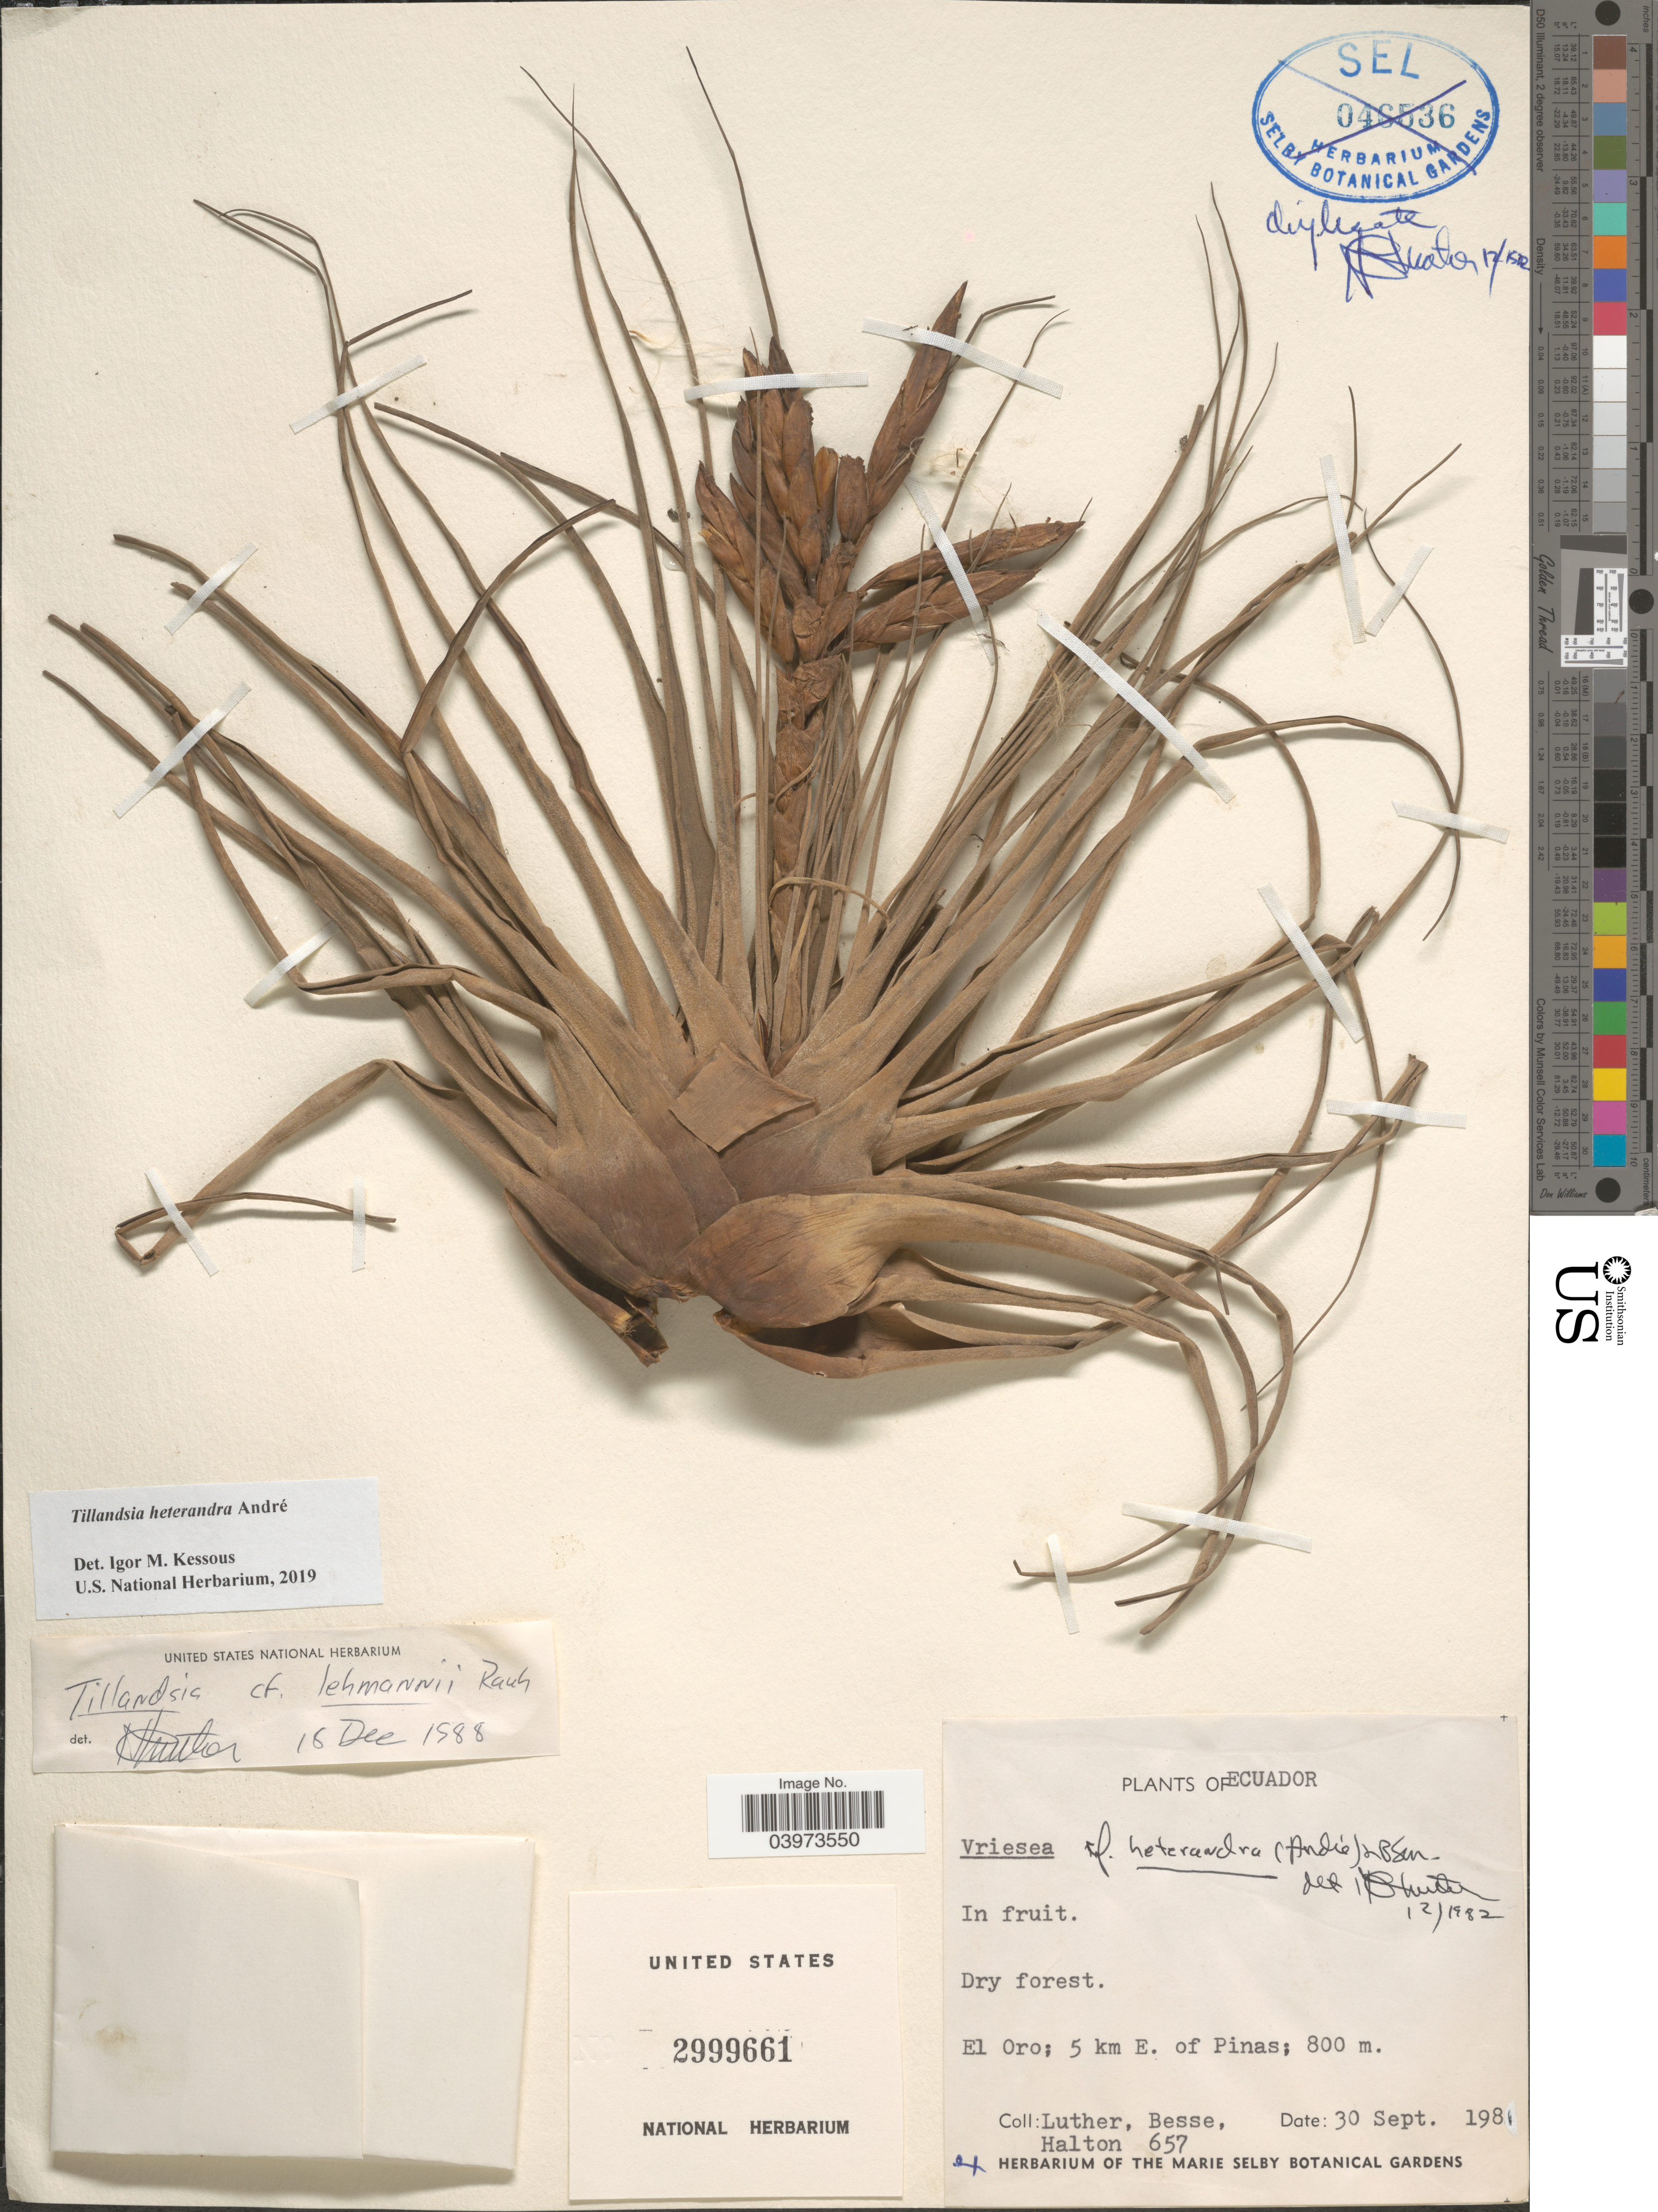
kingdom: Plantae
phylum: Tracheophyta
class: Liliopsida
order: Poales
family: Bromeliaceae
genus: Tillandsia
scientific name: Tillandsia heterandra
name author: André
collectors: -- Luther, -. Besse & -. Halton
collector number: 657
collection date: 1981-09-30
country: Ecuador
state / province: El Oro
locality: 5 km E. of Pinas.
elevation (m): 800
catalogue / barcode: US 2999661